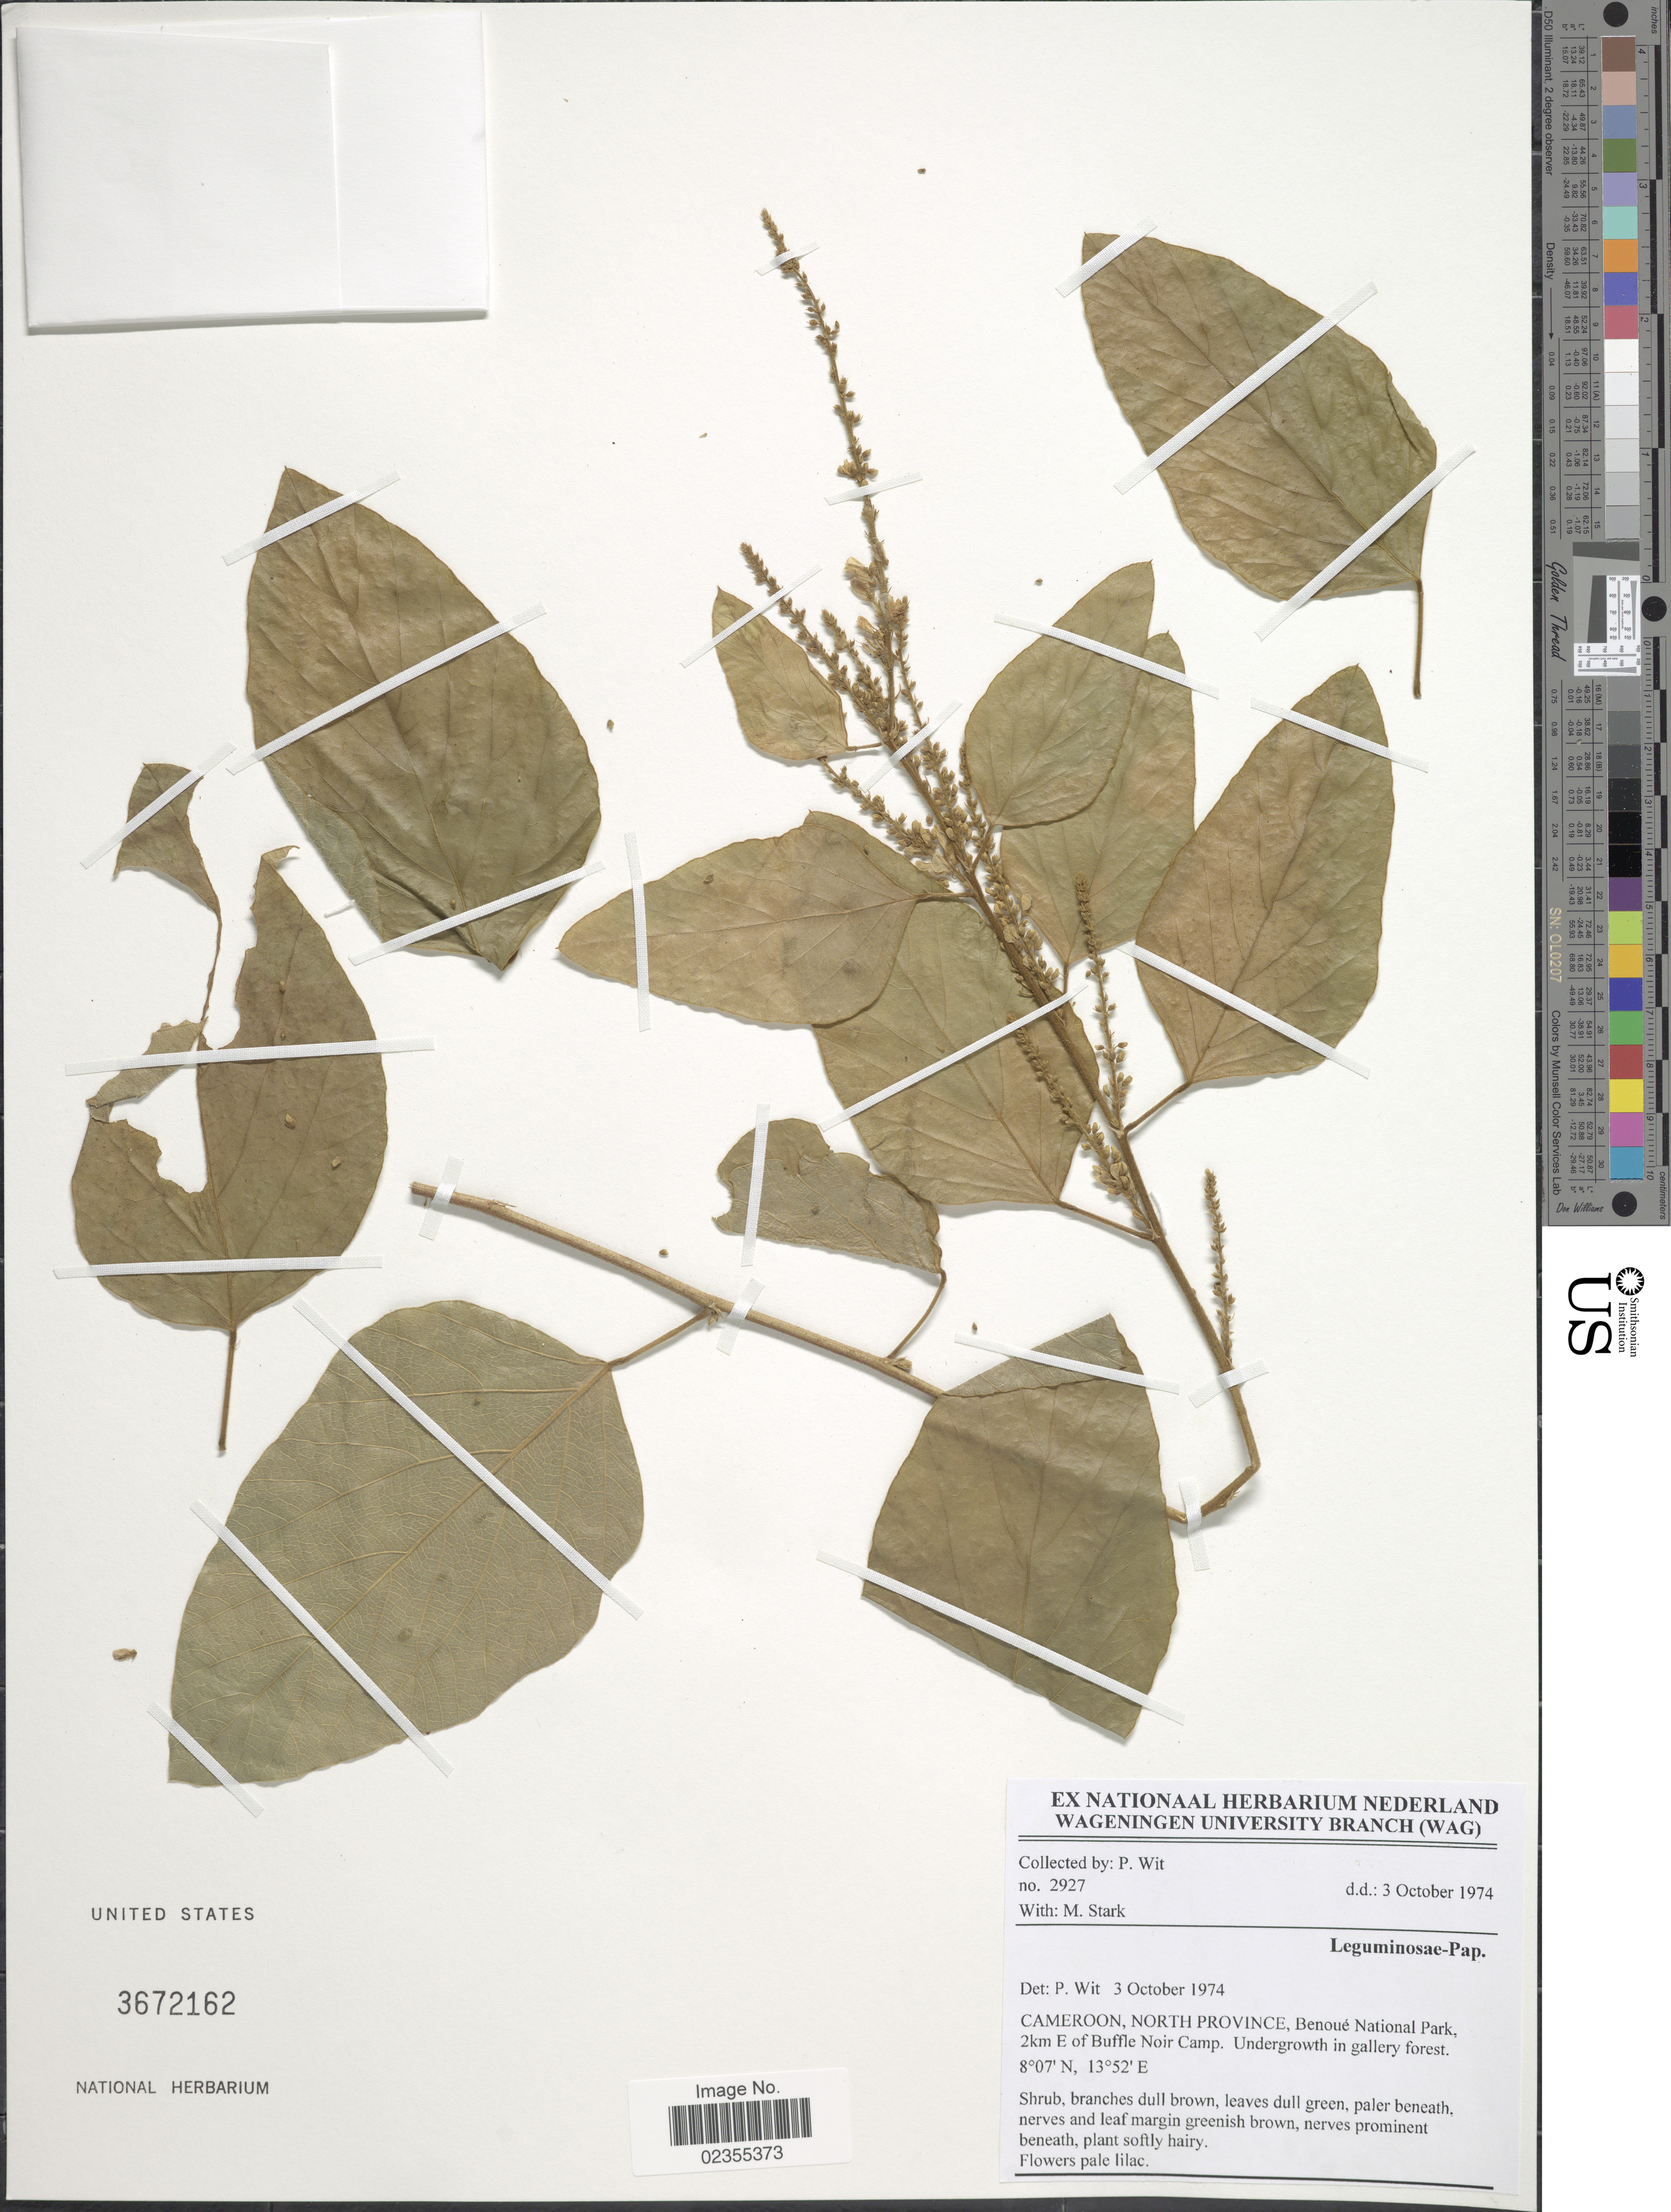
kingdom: Plantae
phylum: Tracheophyta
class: Magnoliopsida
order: Fabales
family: Fabaceae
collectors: P. Wit & M. Stark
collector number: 2927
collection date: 1974-10-03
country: Cameroon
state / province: Nord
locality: North Province, Benoué National Park, 2km E of Buffle Noir Camp.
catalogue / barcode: US 3672162